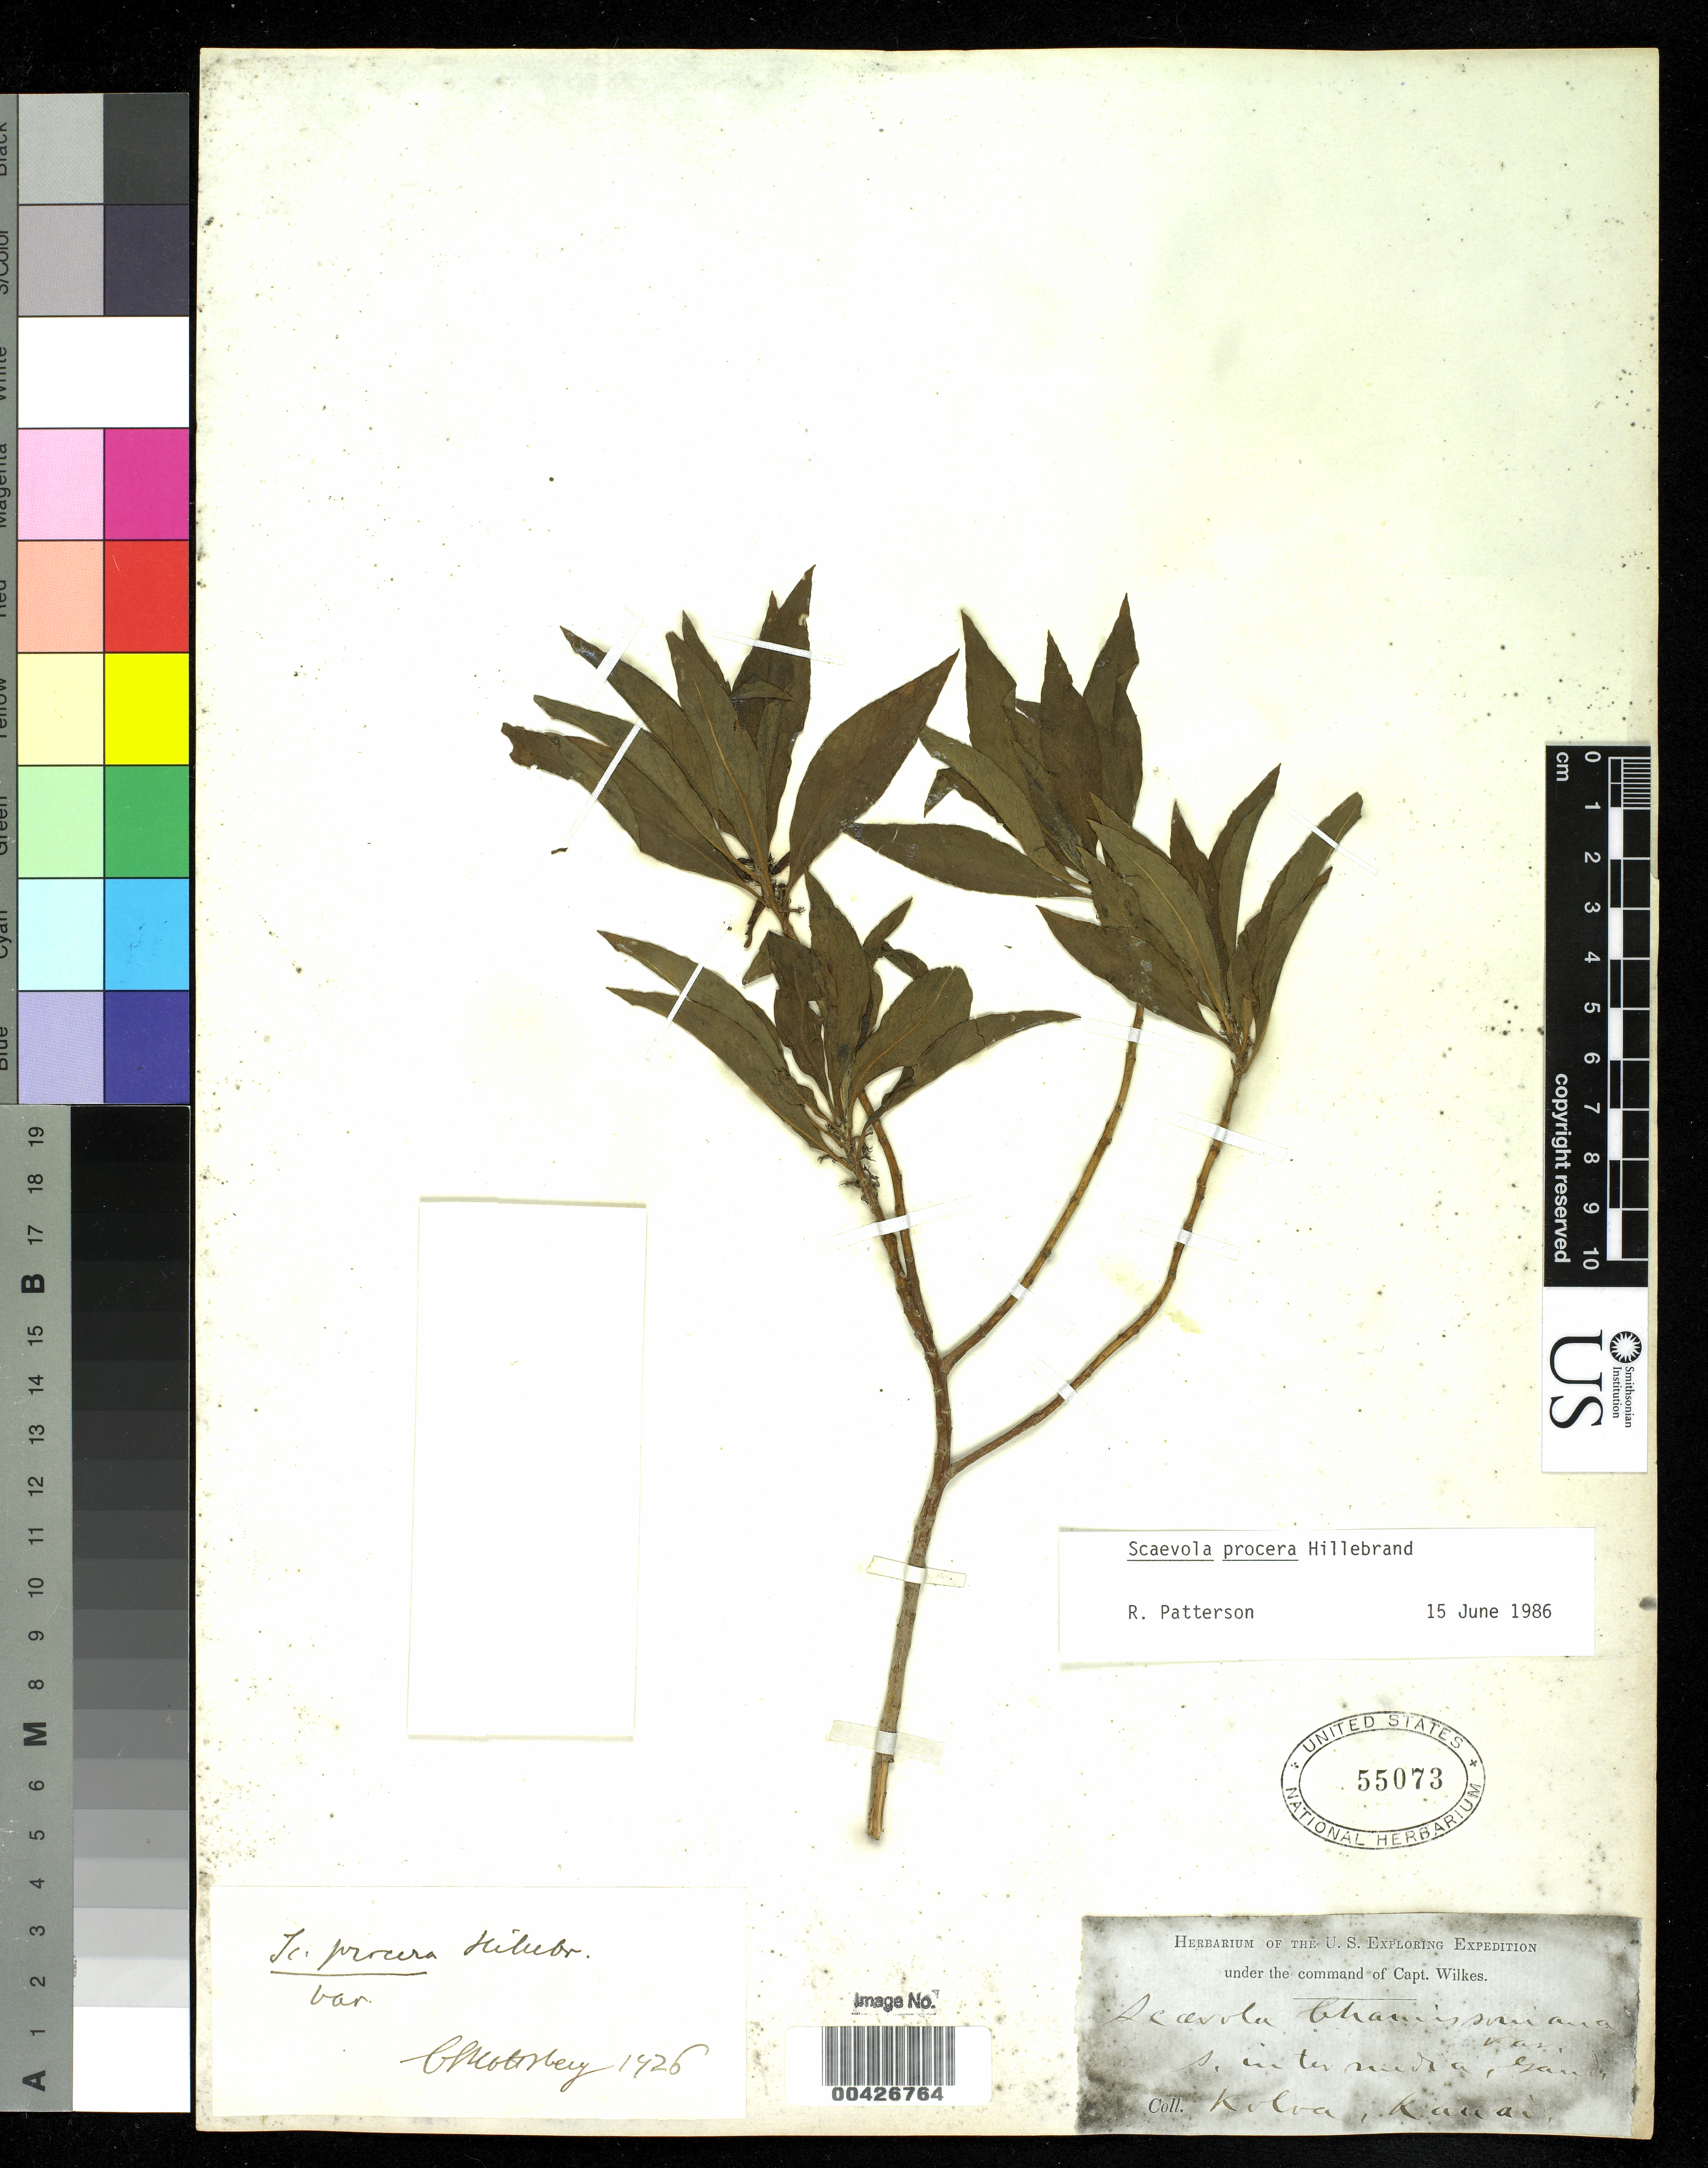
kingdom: Plantae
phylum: Tracheophyta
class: Magnoliopsida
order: Asterales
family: Goodeniaceae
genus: Scaevola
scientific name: Scaevola procera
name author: Hillebr.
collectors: Wilkes Explor. Exped.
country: United States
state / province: Hawaii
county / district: Hawaii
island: Hawaii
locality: Kolua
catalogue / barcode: US 55073